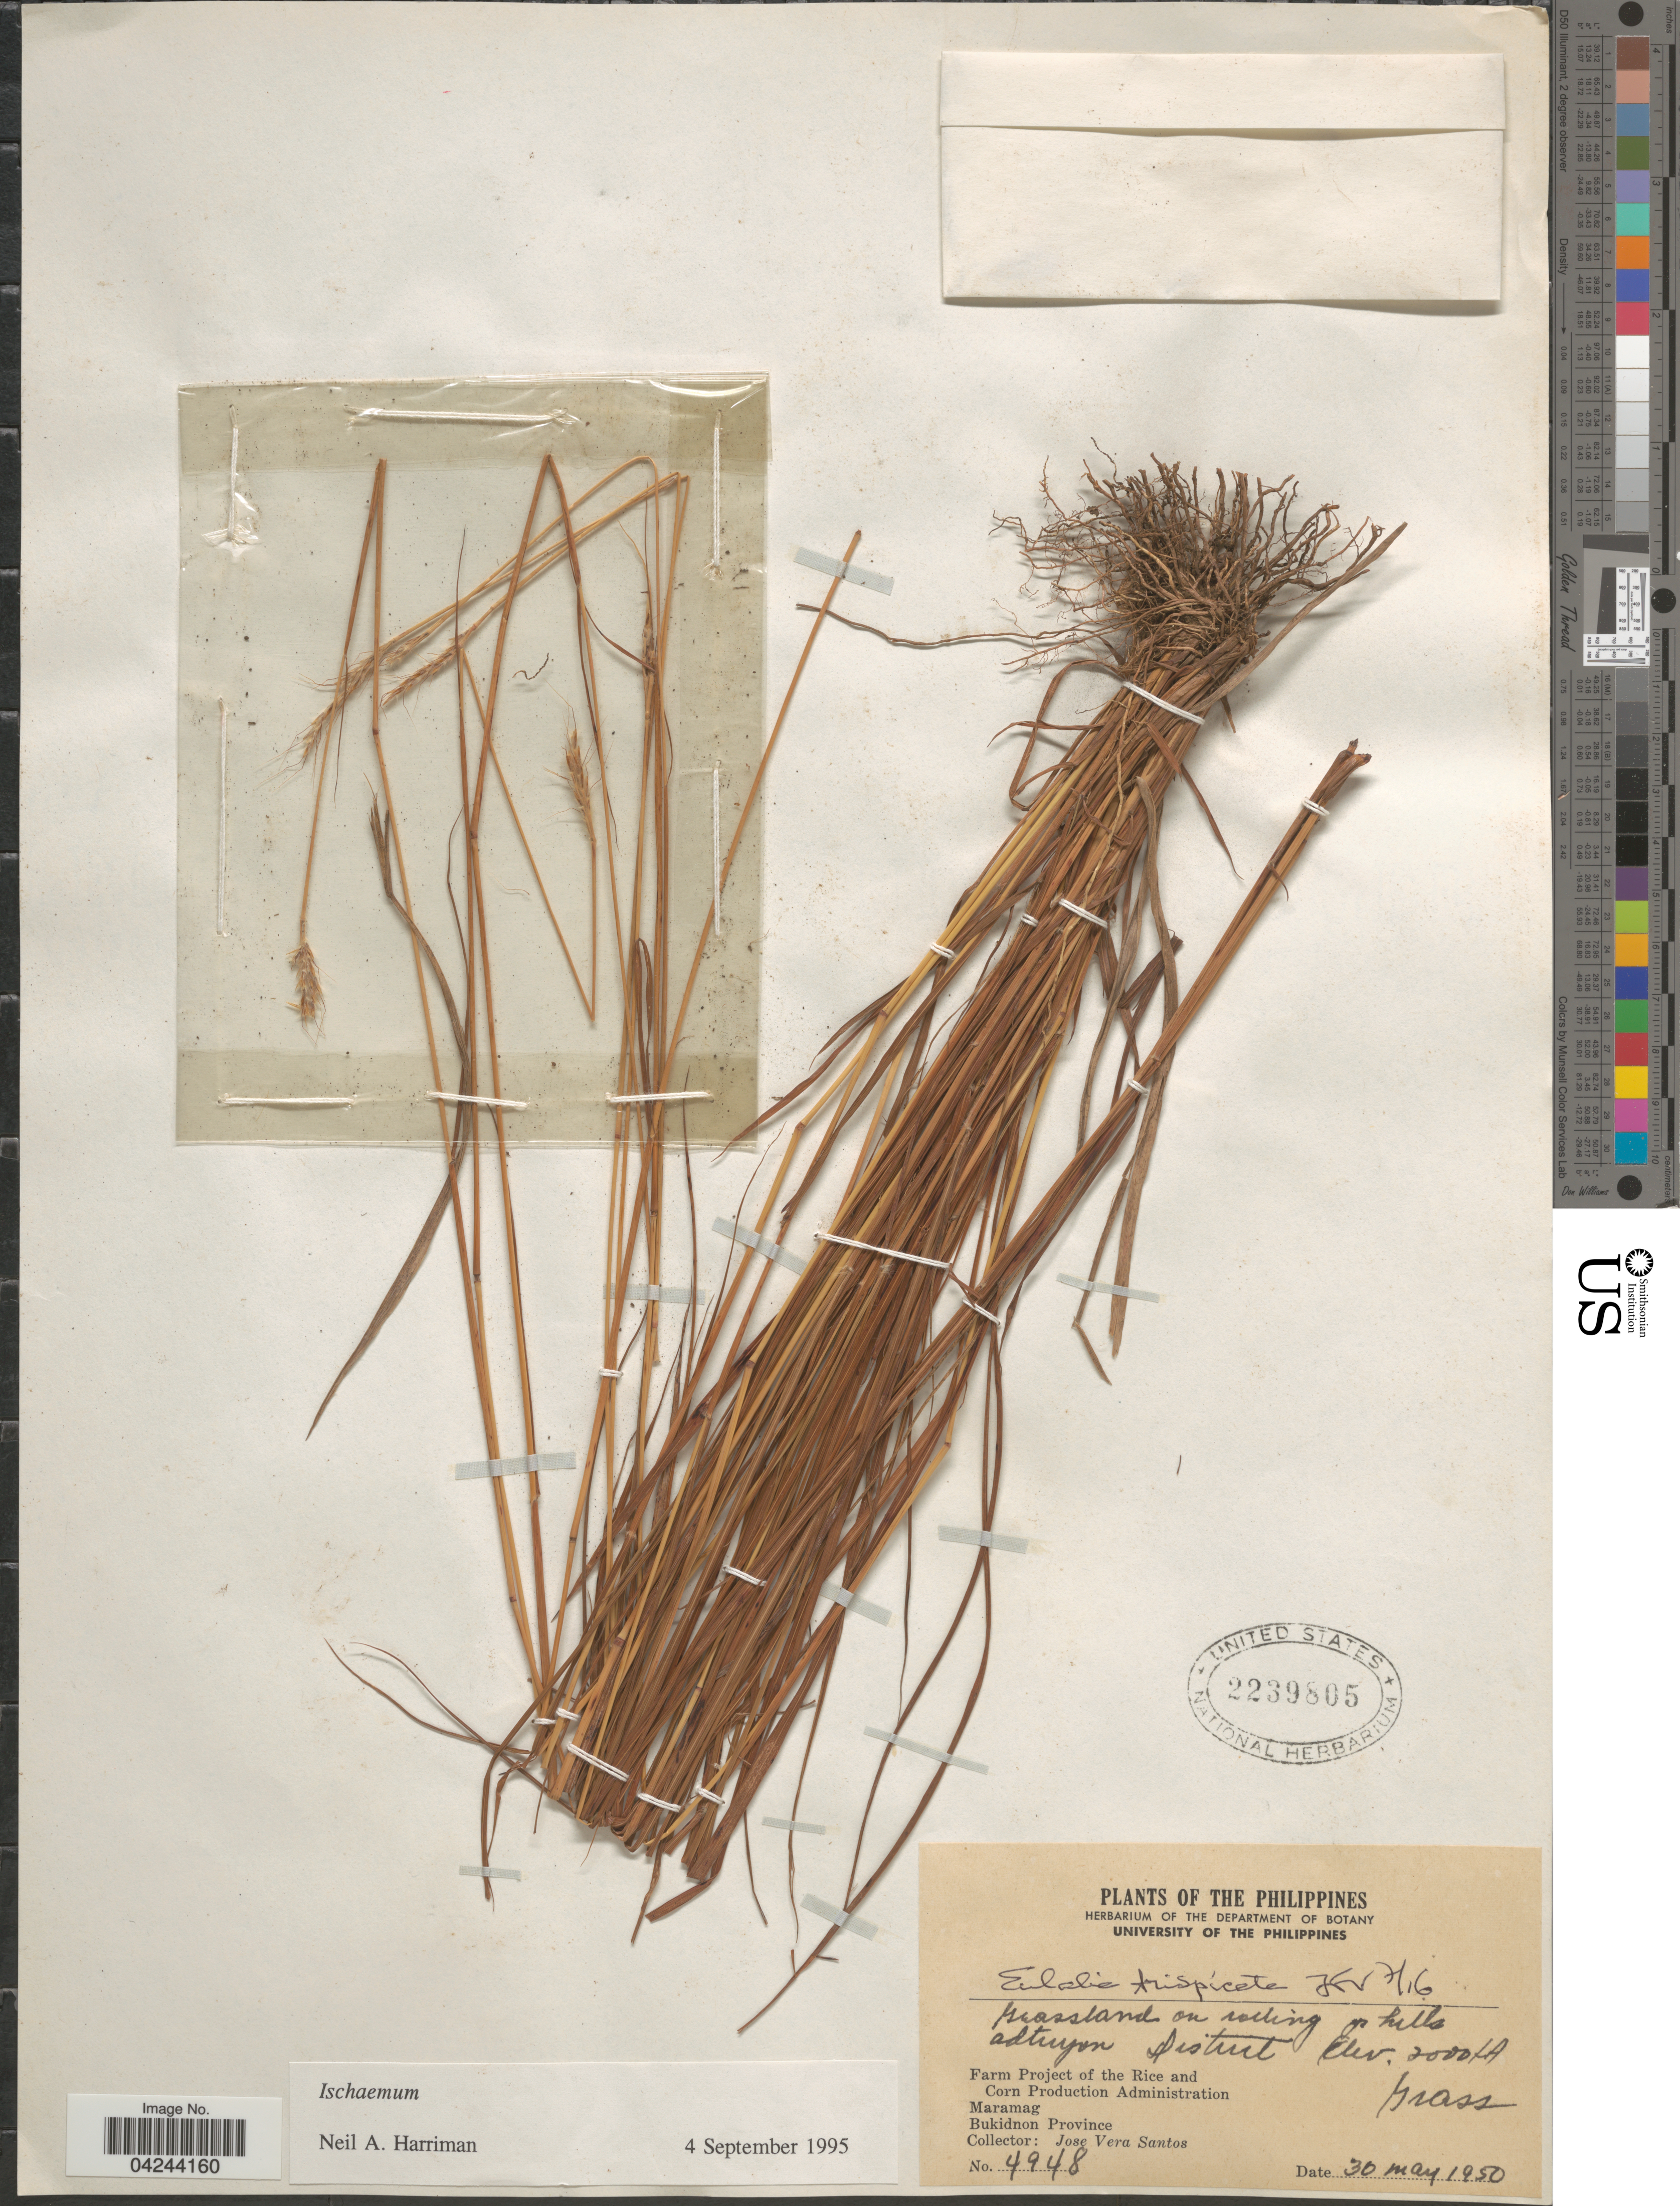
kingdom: Plantae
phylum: Tracheophyta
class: Liliopsida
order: Poales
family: Poaceae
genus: Ischaemum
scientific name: Ischaemum sp.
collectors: J. Vera Santos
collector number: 4948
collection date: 1950-05-30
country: Philippines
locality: Grassland on rolling hills. Adtuyon District. Farm Project of the Rice and Corn Production Administration. Maramag. Bukidnon Province.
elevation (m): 610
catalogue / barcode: US 2239805